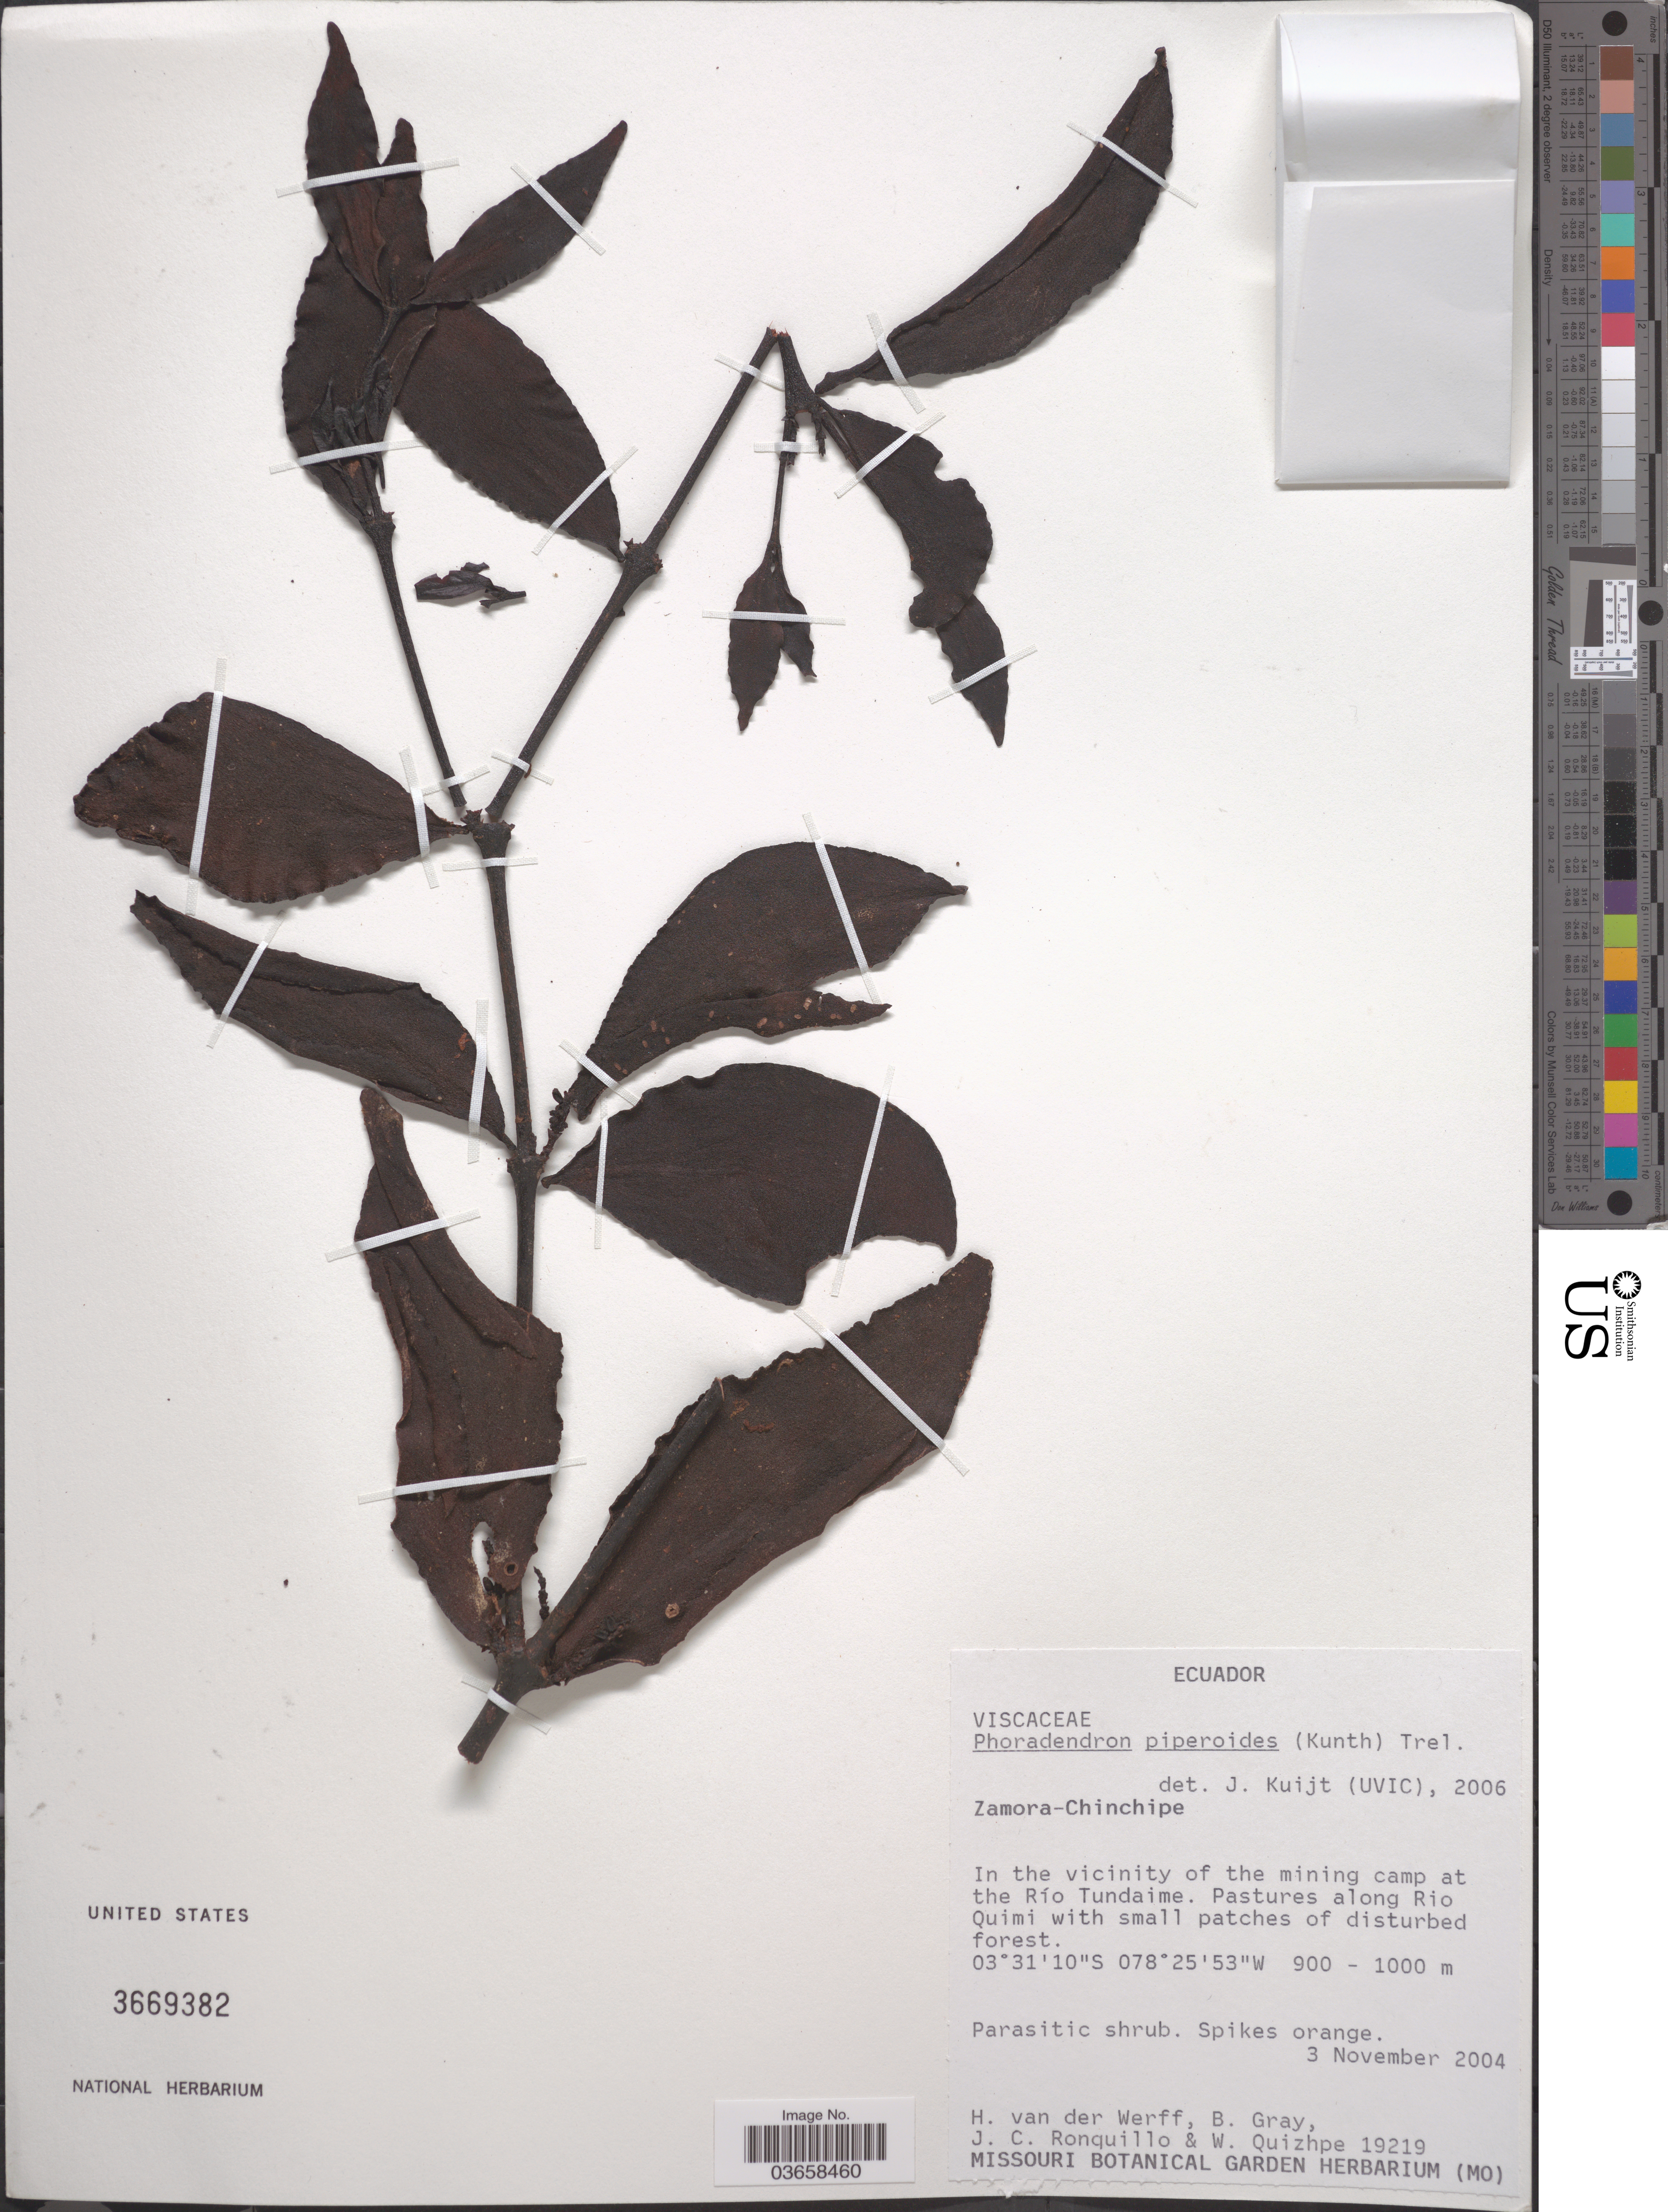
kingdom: Plantae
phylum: Tracheophyta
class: Magnoliopsida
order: Santalales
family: Viscaceae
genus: Phoradendron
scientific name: Phoradendron piperoides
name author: (Kunth) Trel.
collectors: H. van der Werff, B. Gray, J. Ronquillo & W. Quizhpe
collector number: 19219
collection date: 2004-11-03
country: Ecuador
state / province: Zamora-Chinchipe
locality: In the vicinity of the mining camp at the Río Tundaime. Pastures along Rio Quimi.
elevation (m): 900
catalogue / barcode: US 3669382